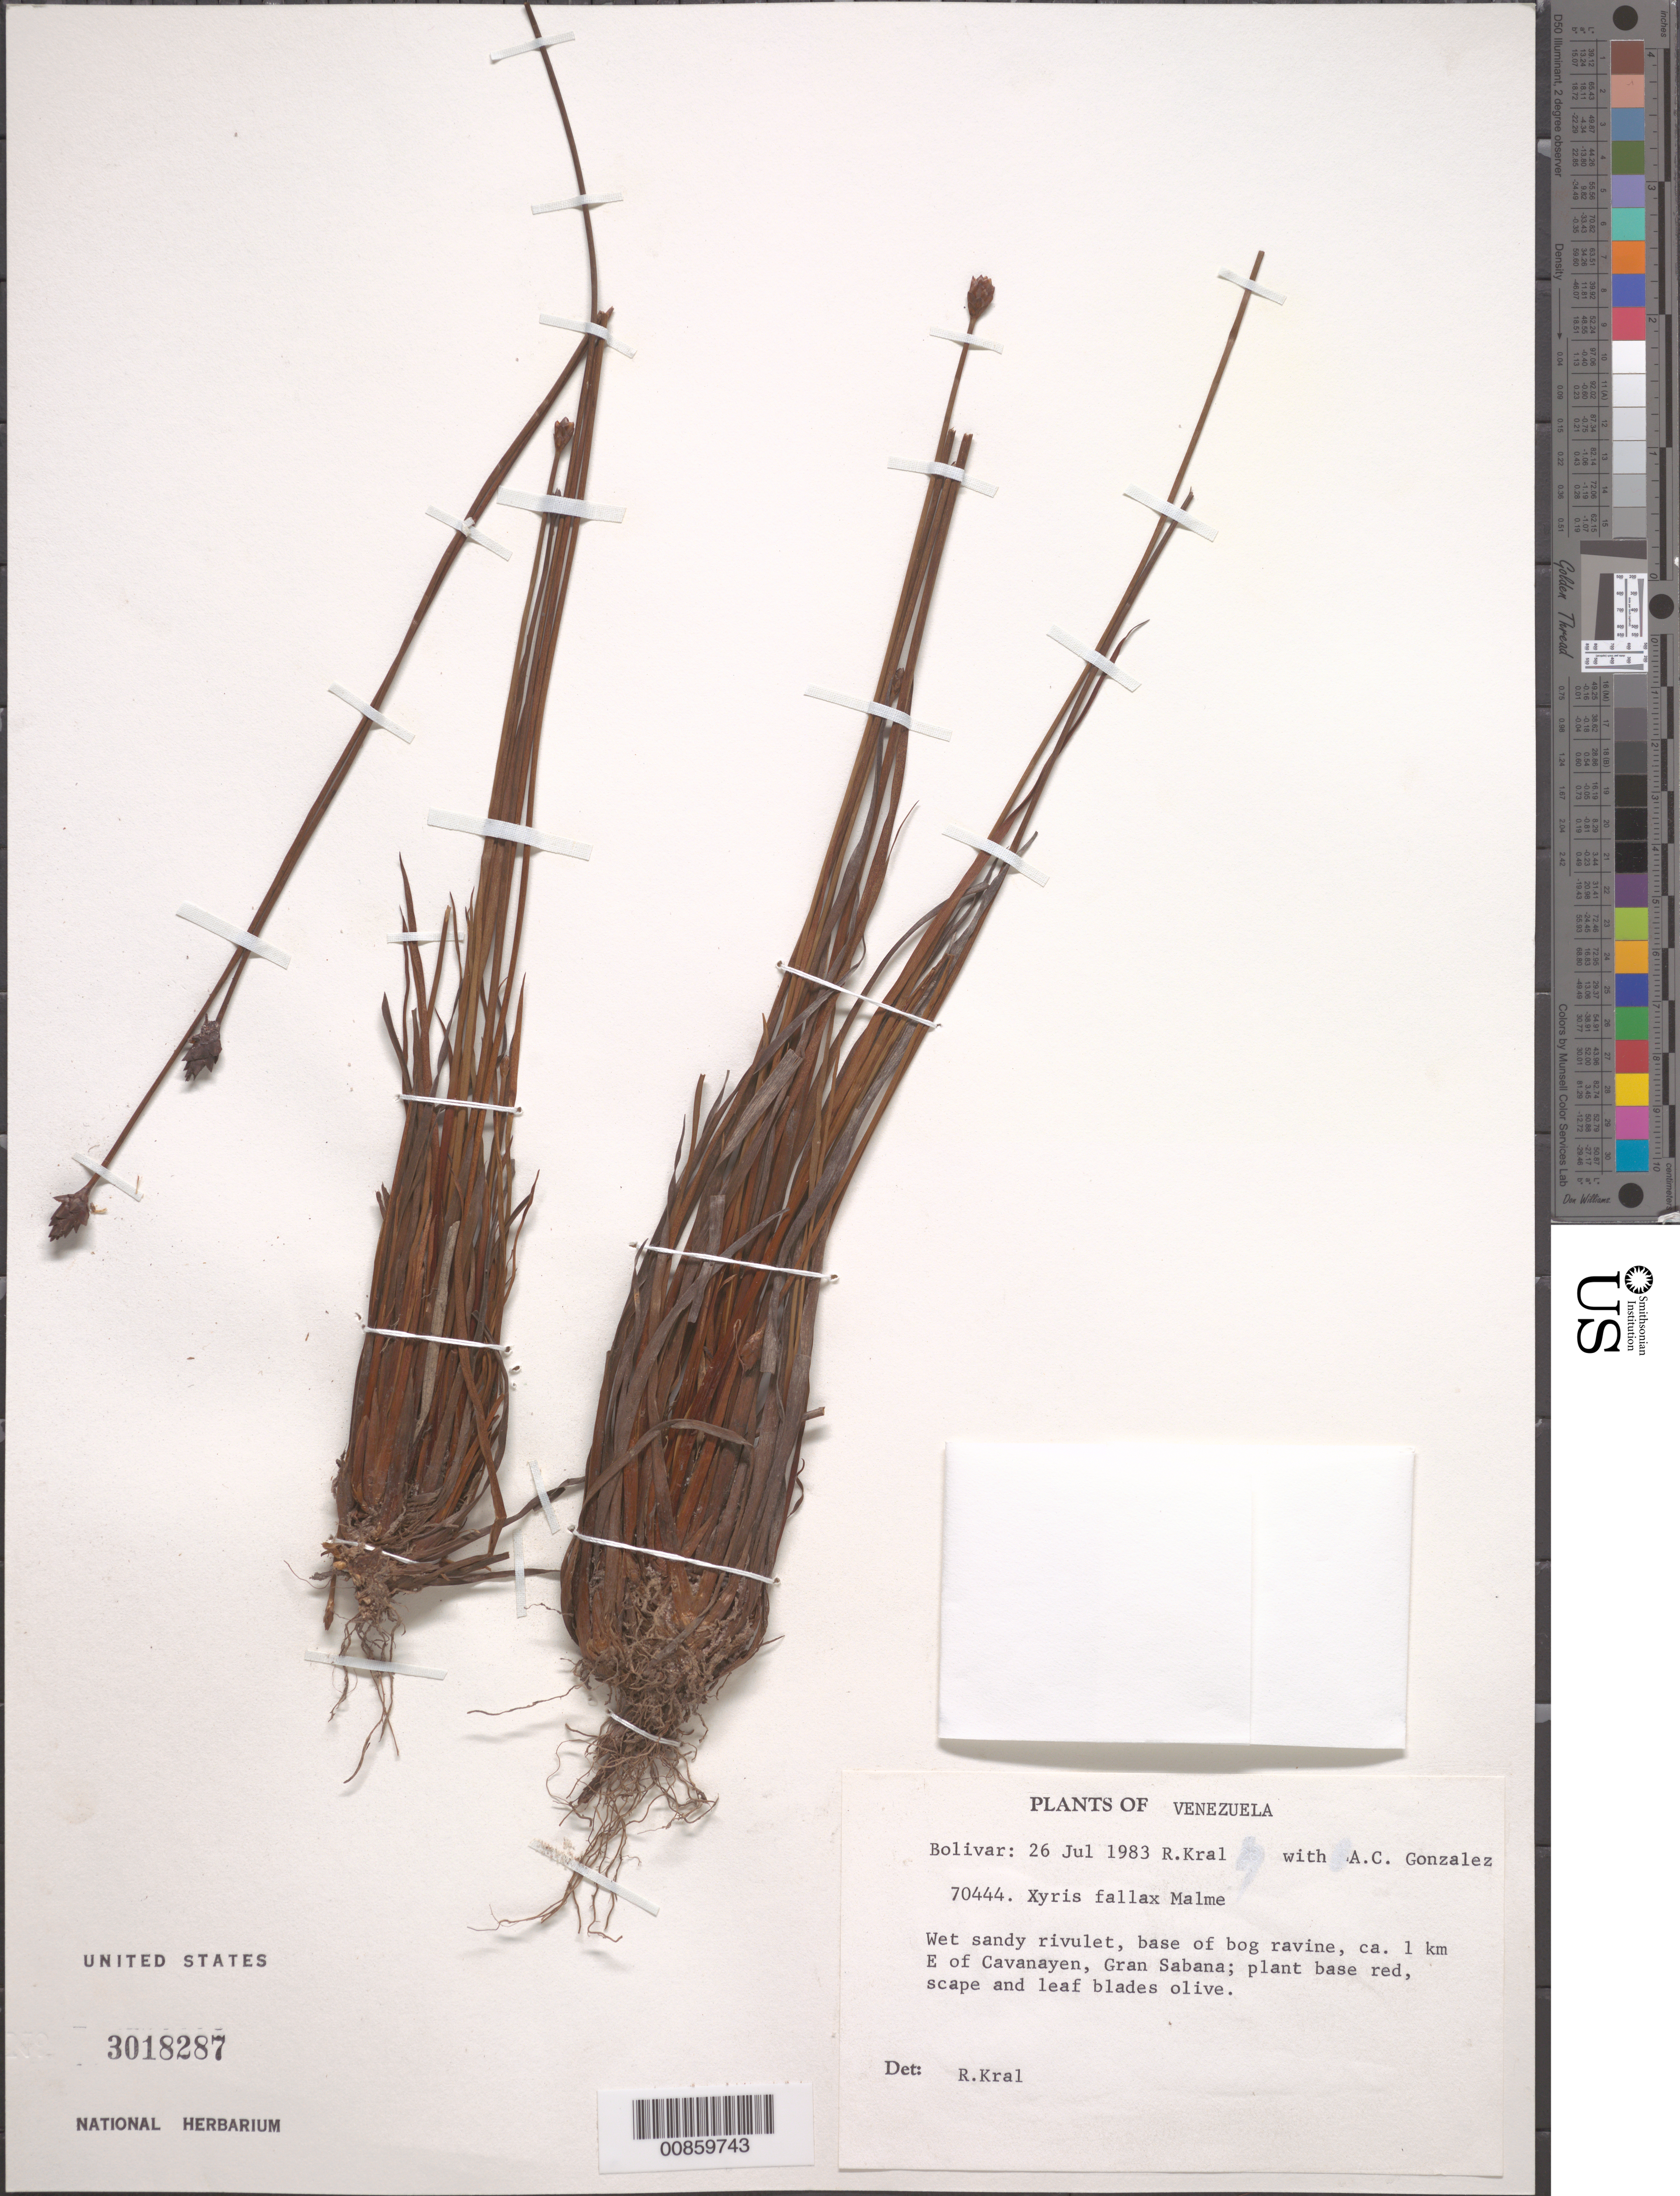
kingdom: Plantae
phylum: Tracheophyta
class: Liliopsida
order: Poales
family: Xyridaceae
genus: Xyris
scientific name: Xyris fallax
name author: Malme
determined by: Kral, Robert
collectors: R. Kral & A. C. González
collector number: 70444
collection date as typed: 26-Jul-83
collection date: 1983-07-26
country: Venezuela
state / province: Bolívar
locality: Gran Sabana, Kavanayén, ca. 1 km E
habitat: Wet sandy rivulet, base of bog ravine.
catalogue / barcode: US 3018287